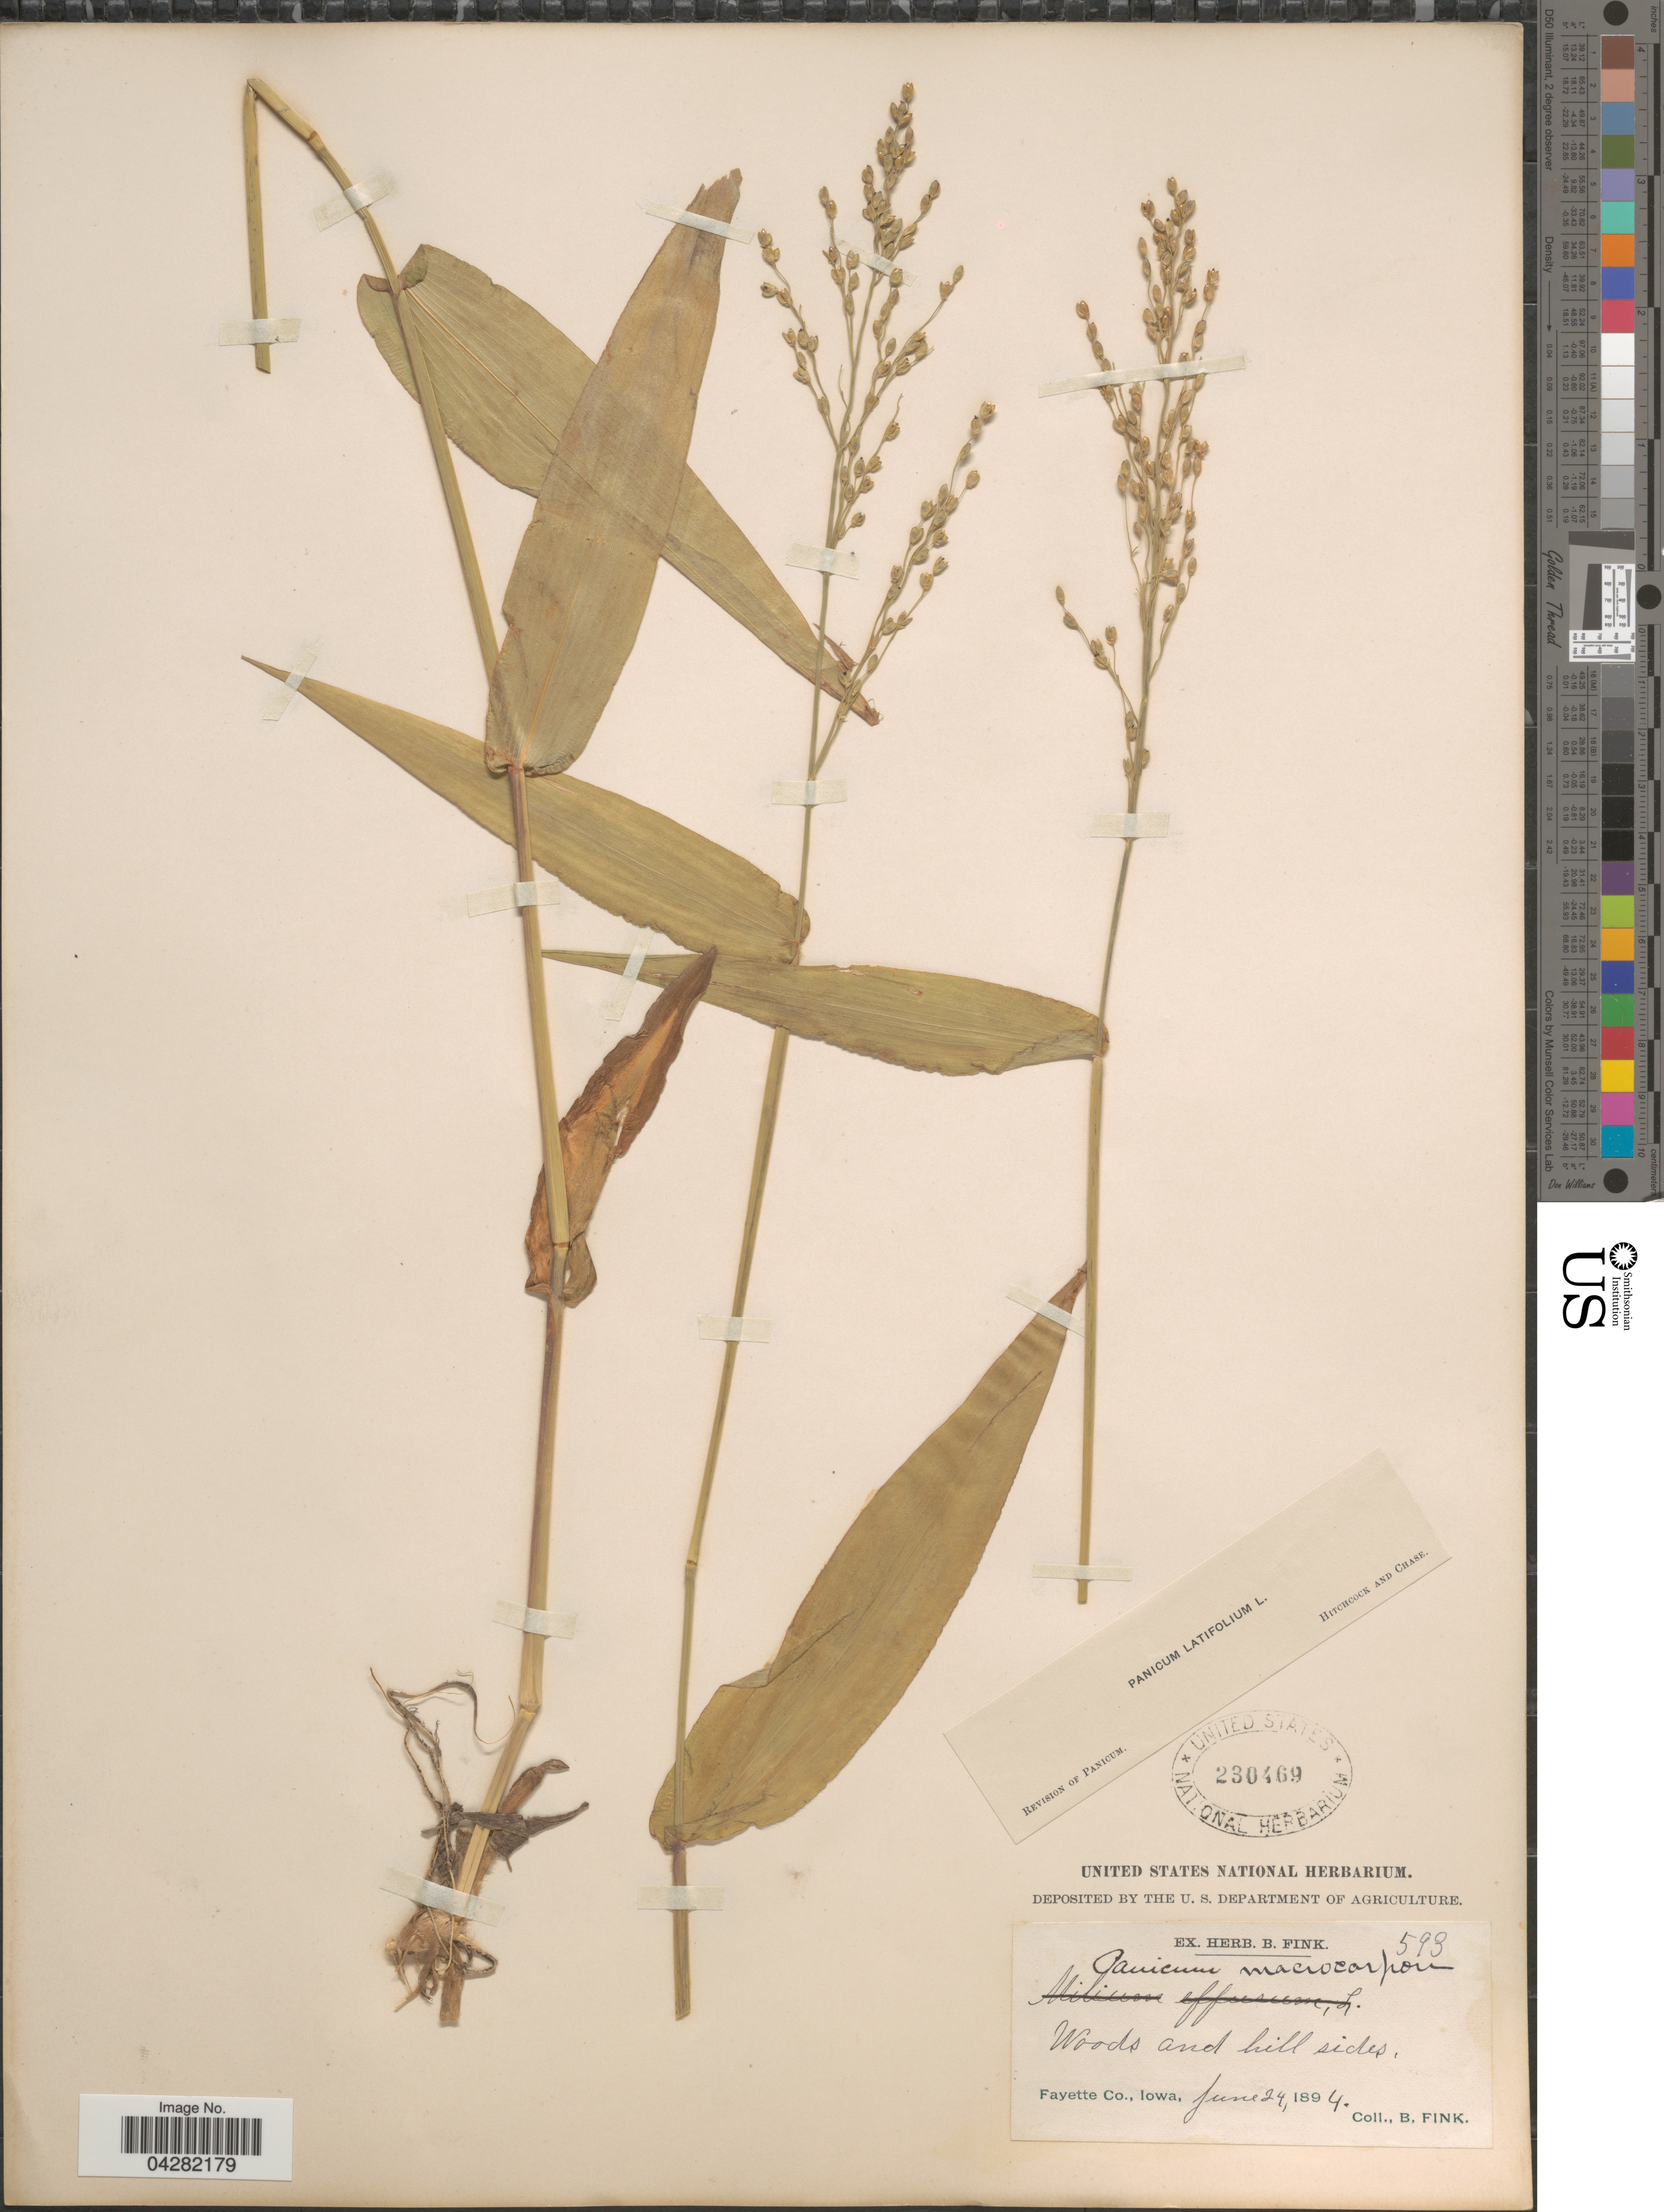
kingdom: Plantae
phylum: Tracheophyta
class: Liliopsida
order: Poales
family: Poaceae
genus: Dichanthelium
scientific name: Dichanthelium latifolium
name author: (L.) Harvill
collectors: B. Fink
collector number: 593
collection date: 1894-06-24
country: United States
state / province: Iowa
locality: Woods and hill sides, Fayette Co.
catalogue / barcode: US 230469